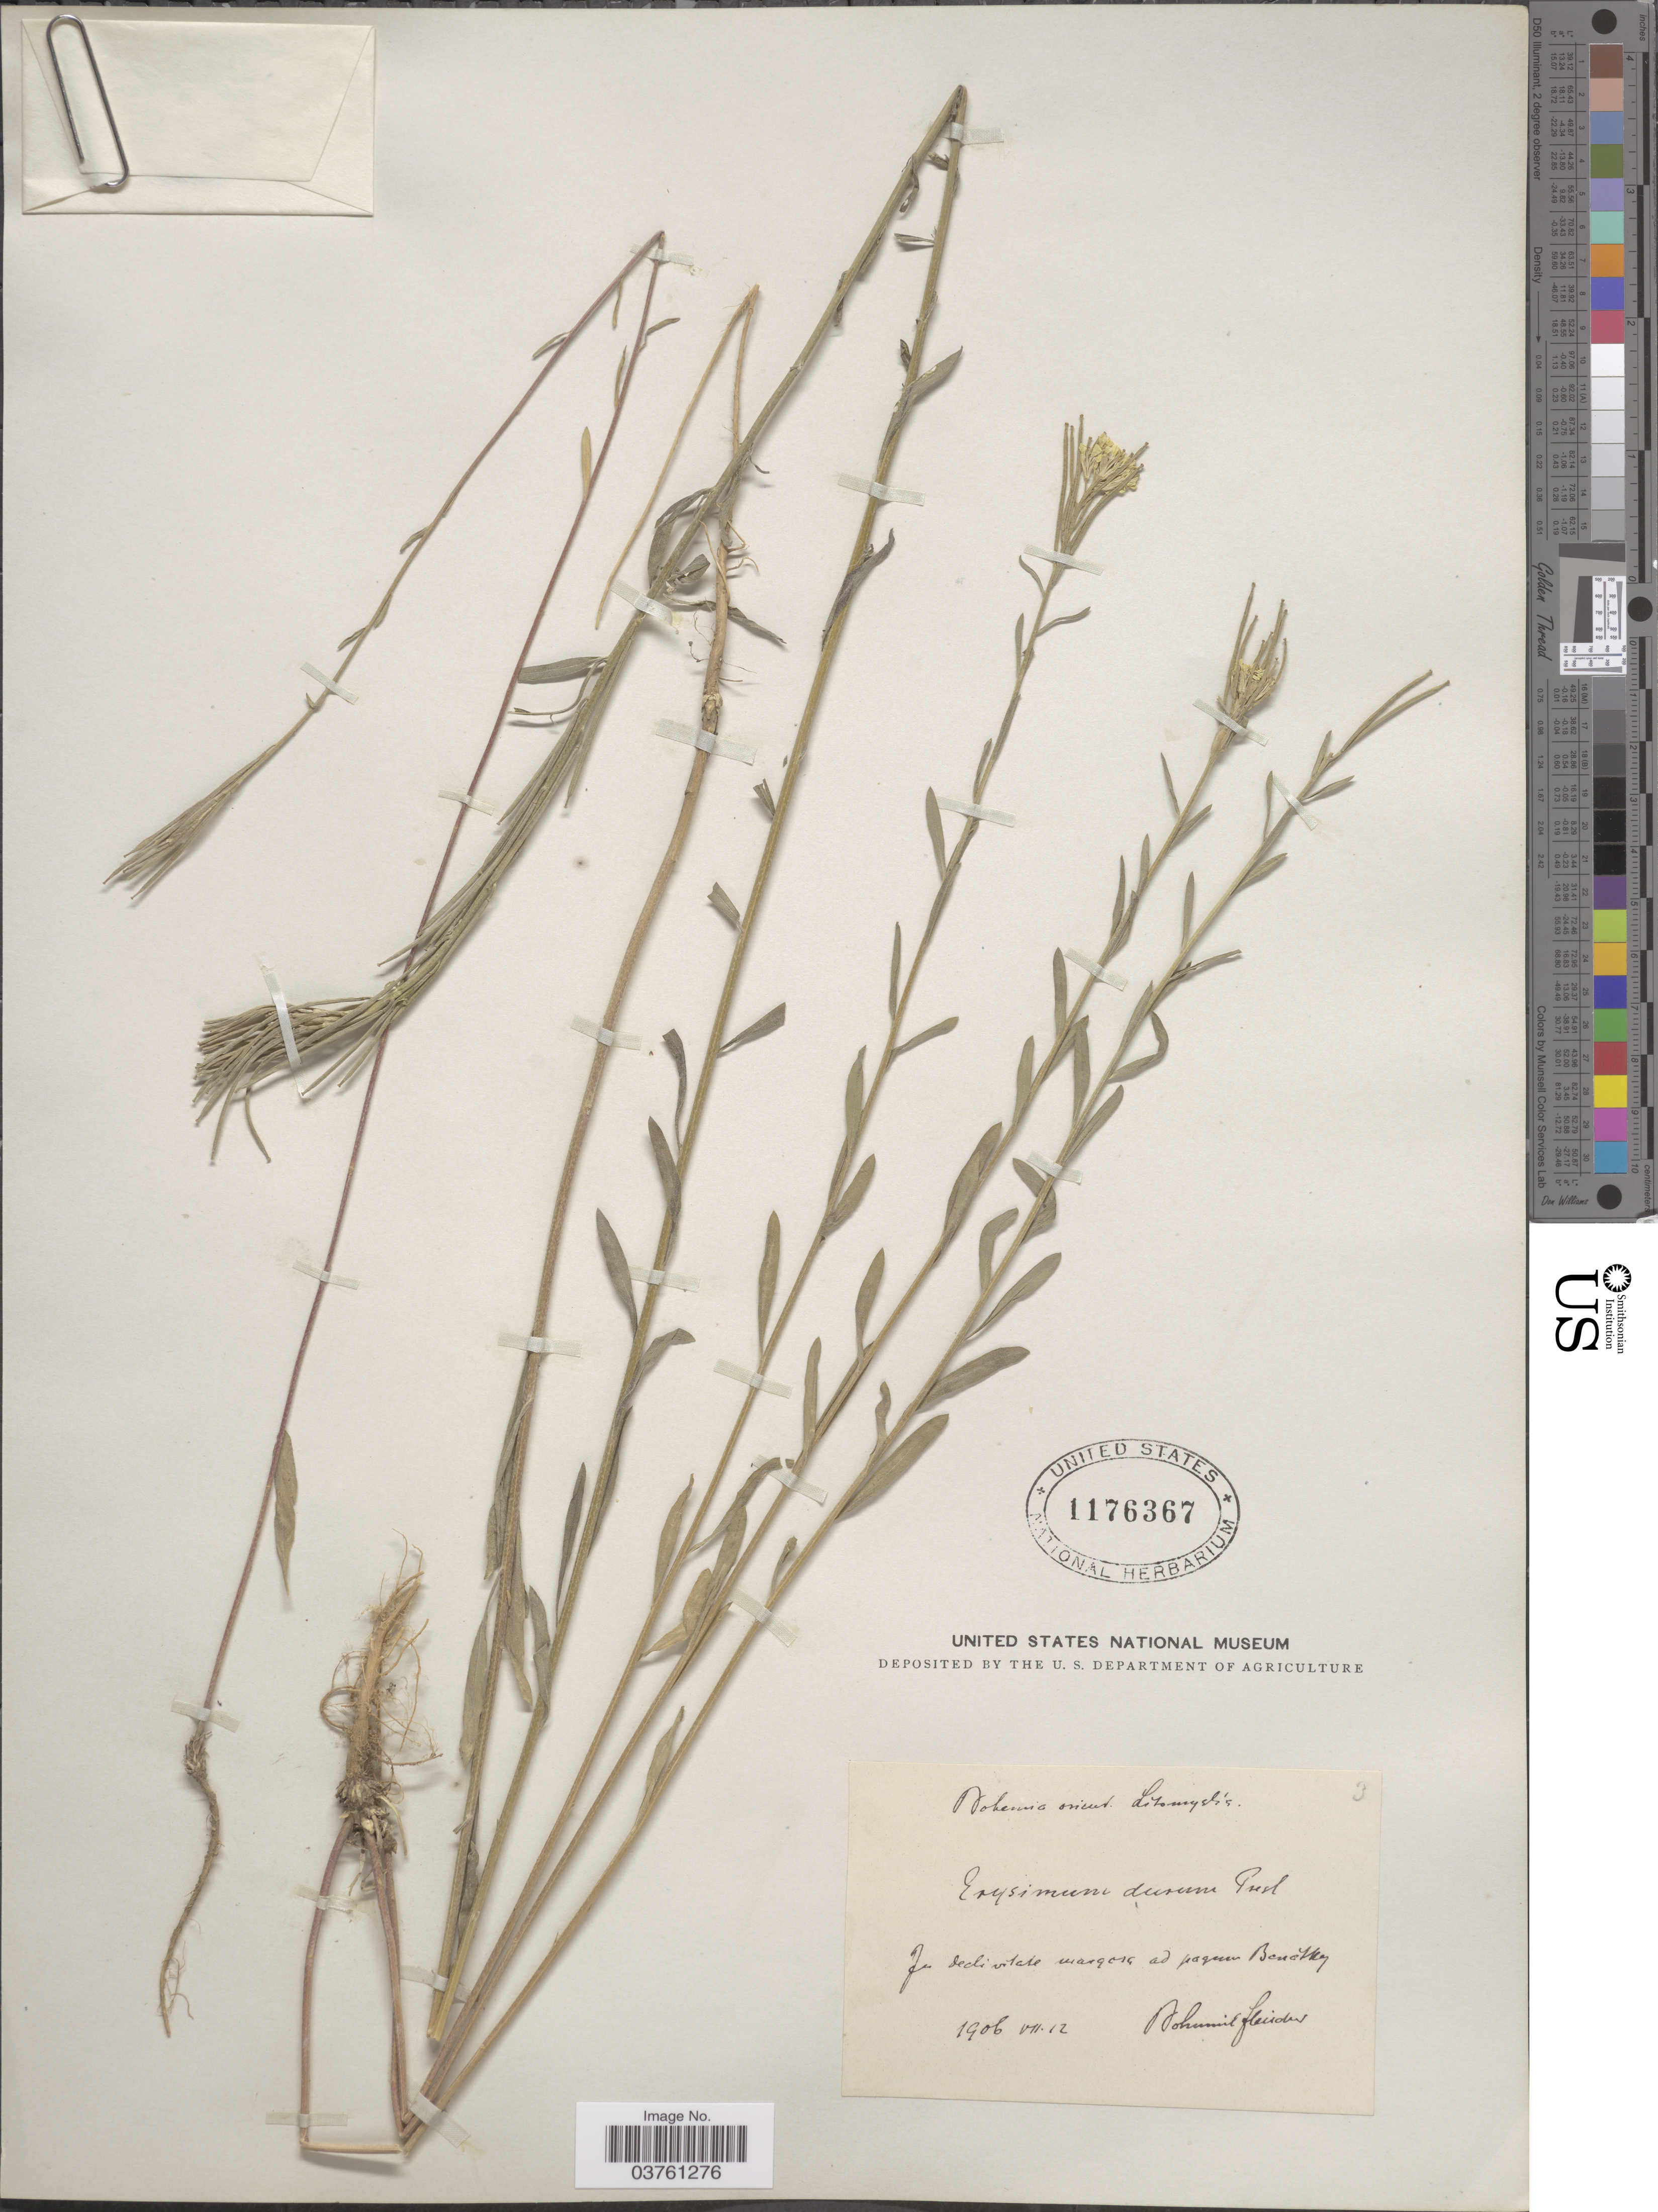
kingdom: Plantae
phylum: Tracheophyta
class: Magnoliopsida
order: Brassicales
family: Brassicaceae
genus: Erysimum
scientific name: Erysimum durum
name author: J. Presl & C. Presl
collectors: B. Fleischer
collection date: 1906-07-12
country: Czechia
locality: Bohemia orient. Litomystie [interpreted]. In declivibus margosa [interpreted] ad pagum Benetky [interpreted].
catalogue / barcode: US 1176367